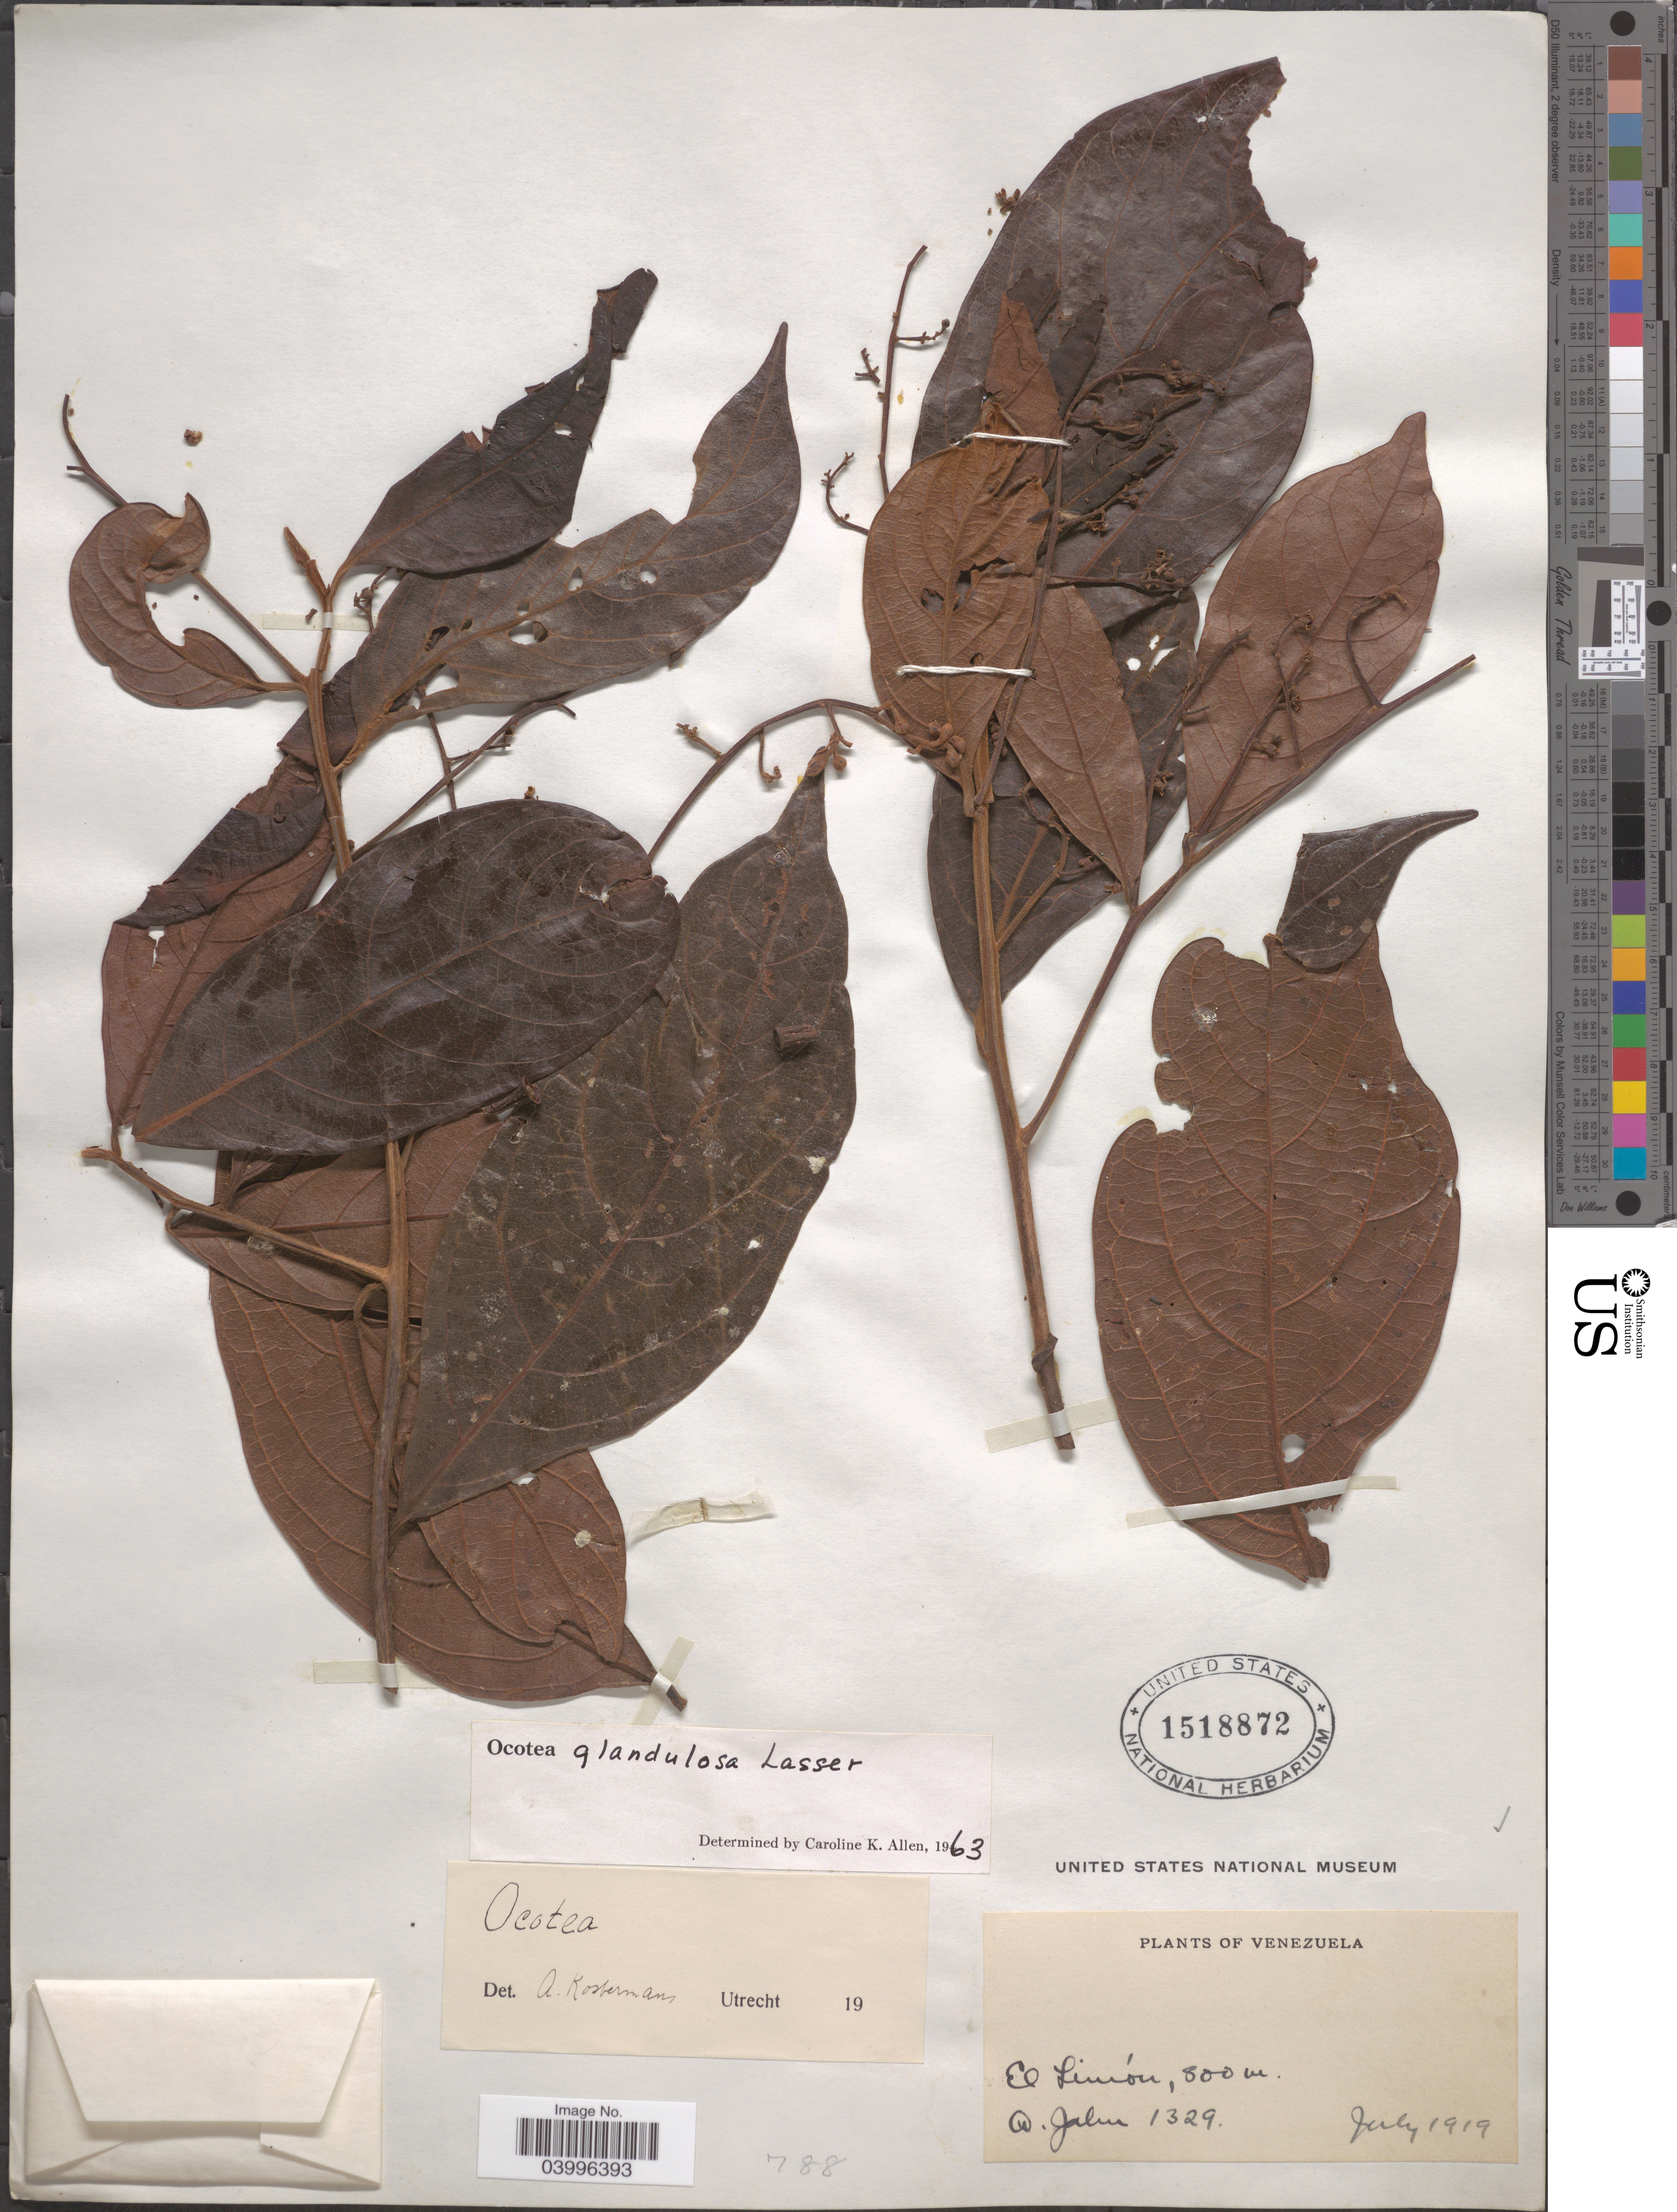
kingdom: Plantae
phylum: Tracheophyta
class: Magnoliopsida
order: Laurales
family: Lauraceae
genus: Ocotea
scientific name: Ocotea glandulosa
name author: Lasser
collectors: Q. Jalm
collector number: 1329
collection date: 1919-07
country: Venezuela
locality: El Limón.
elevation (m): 800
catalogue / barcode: US 1518872